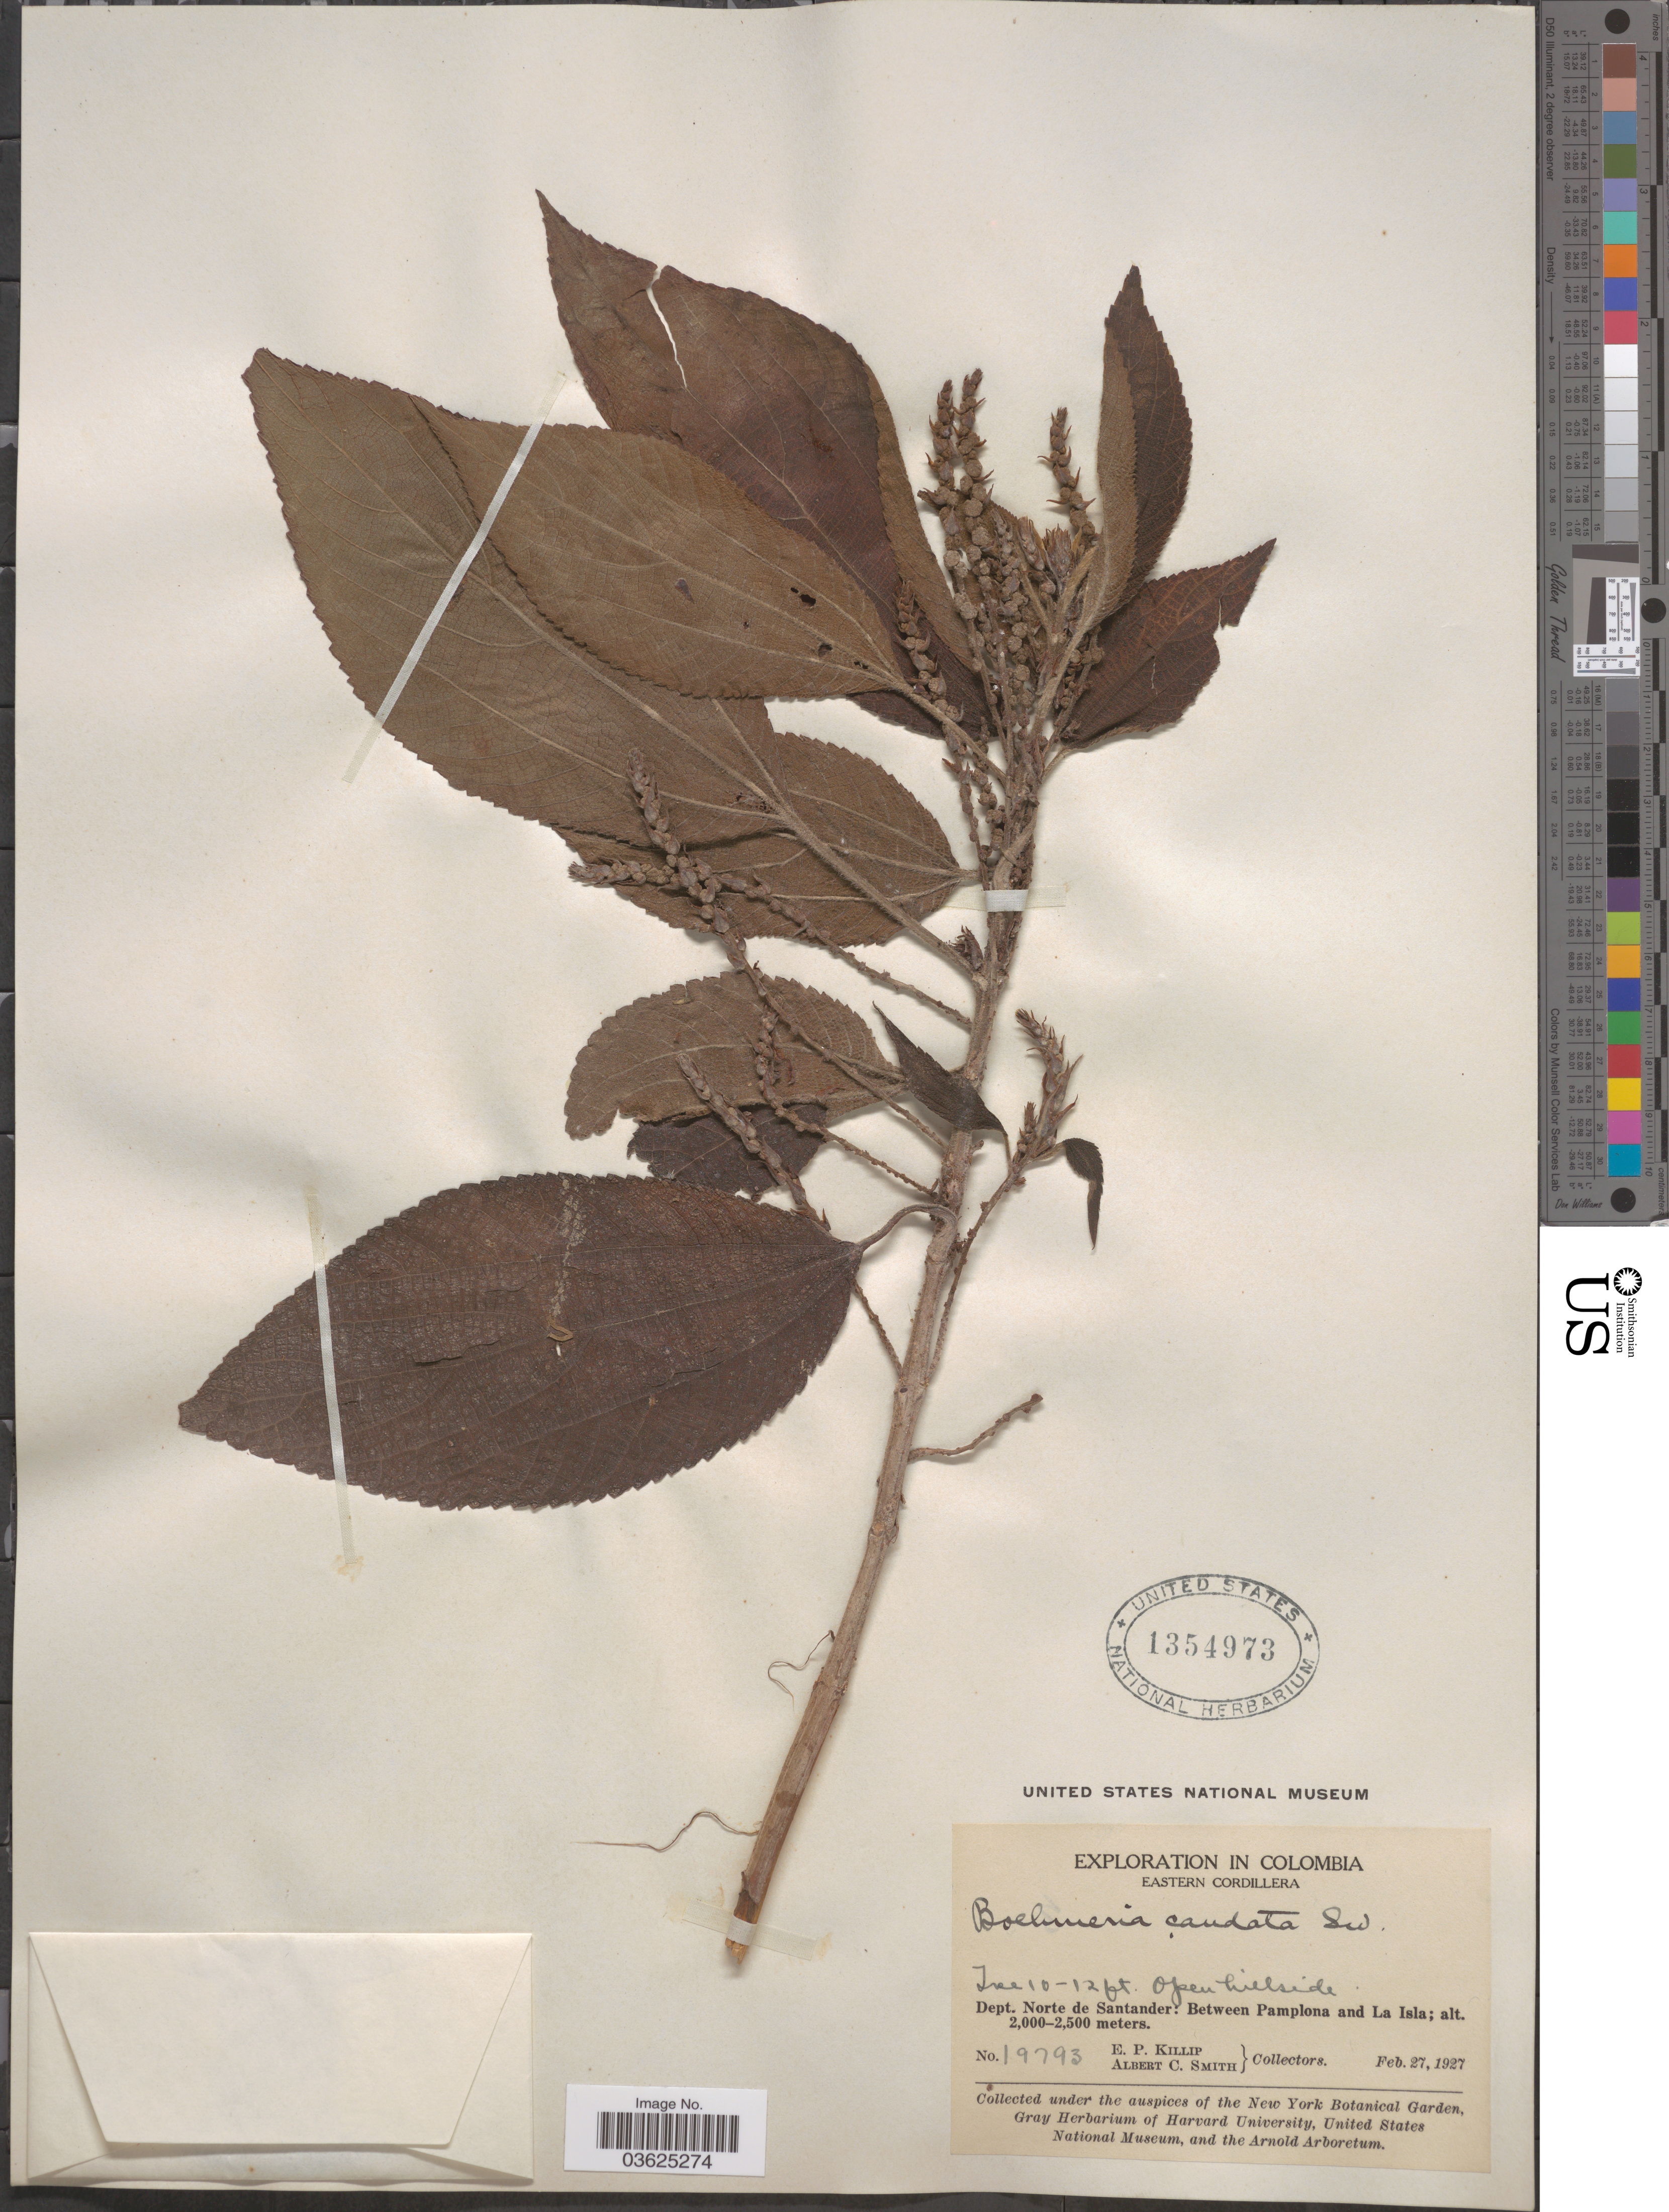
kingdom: Plantae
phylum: Tracheophyta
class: Magnoliopsida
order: Rosales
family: Urticaceae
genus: Boehmeria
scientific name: Boehmeria caudata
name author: Sw.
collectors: E. P. Killip & A. C. Smith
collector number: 19793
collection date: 1927-02-27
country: Colombia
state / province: Norte de Santander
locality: Eastern Cordillera. Dept. Norte de Santander: Between Pamplona and La Isla.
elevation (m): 2000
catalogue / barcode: US 1354973